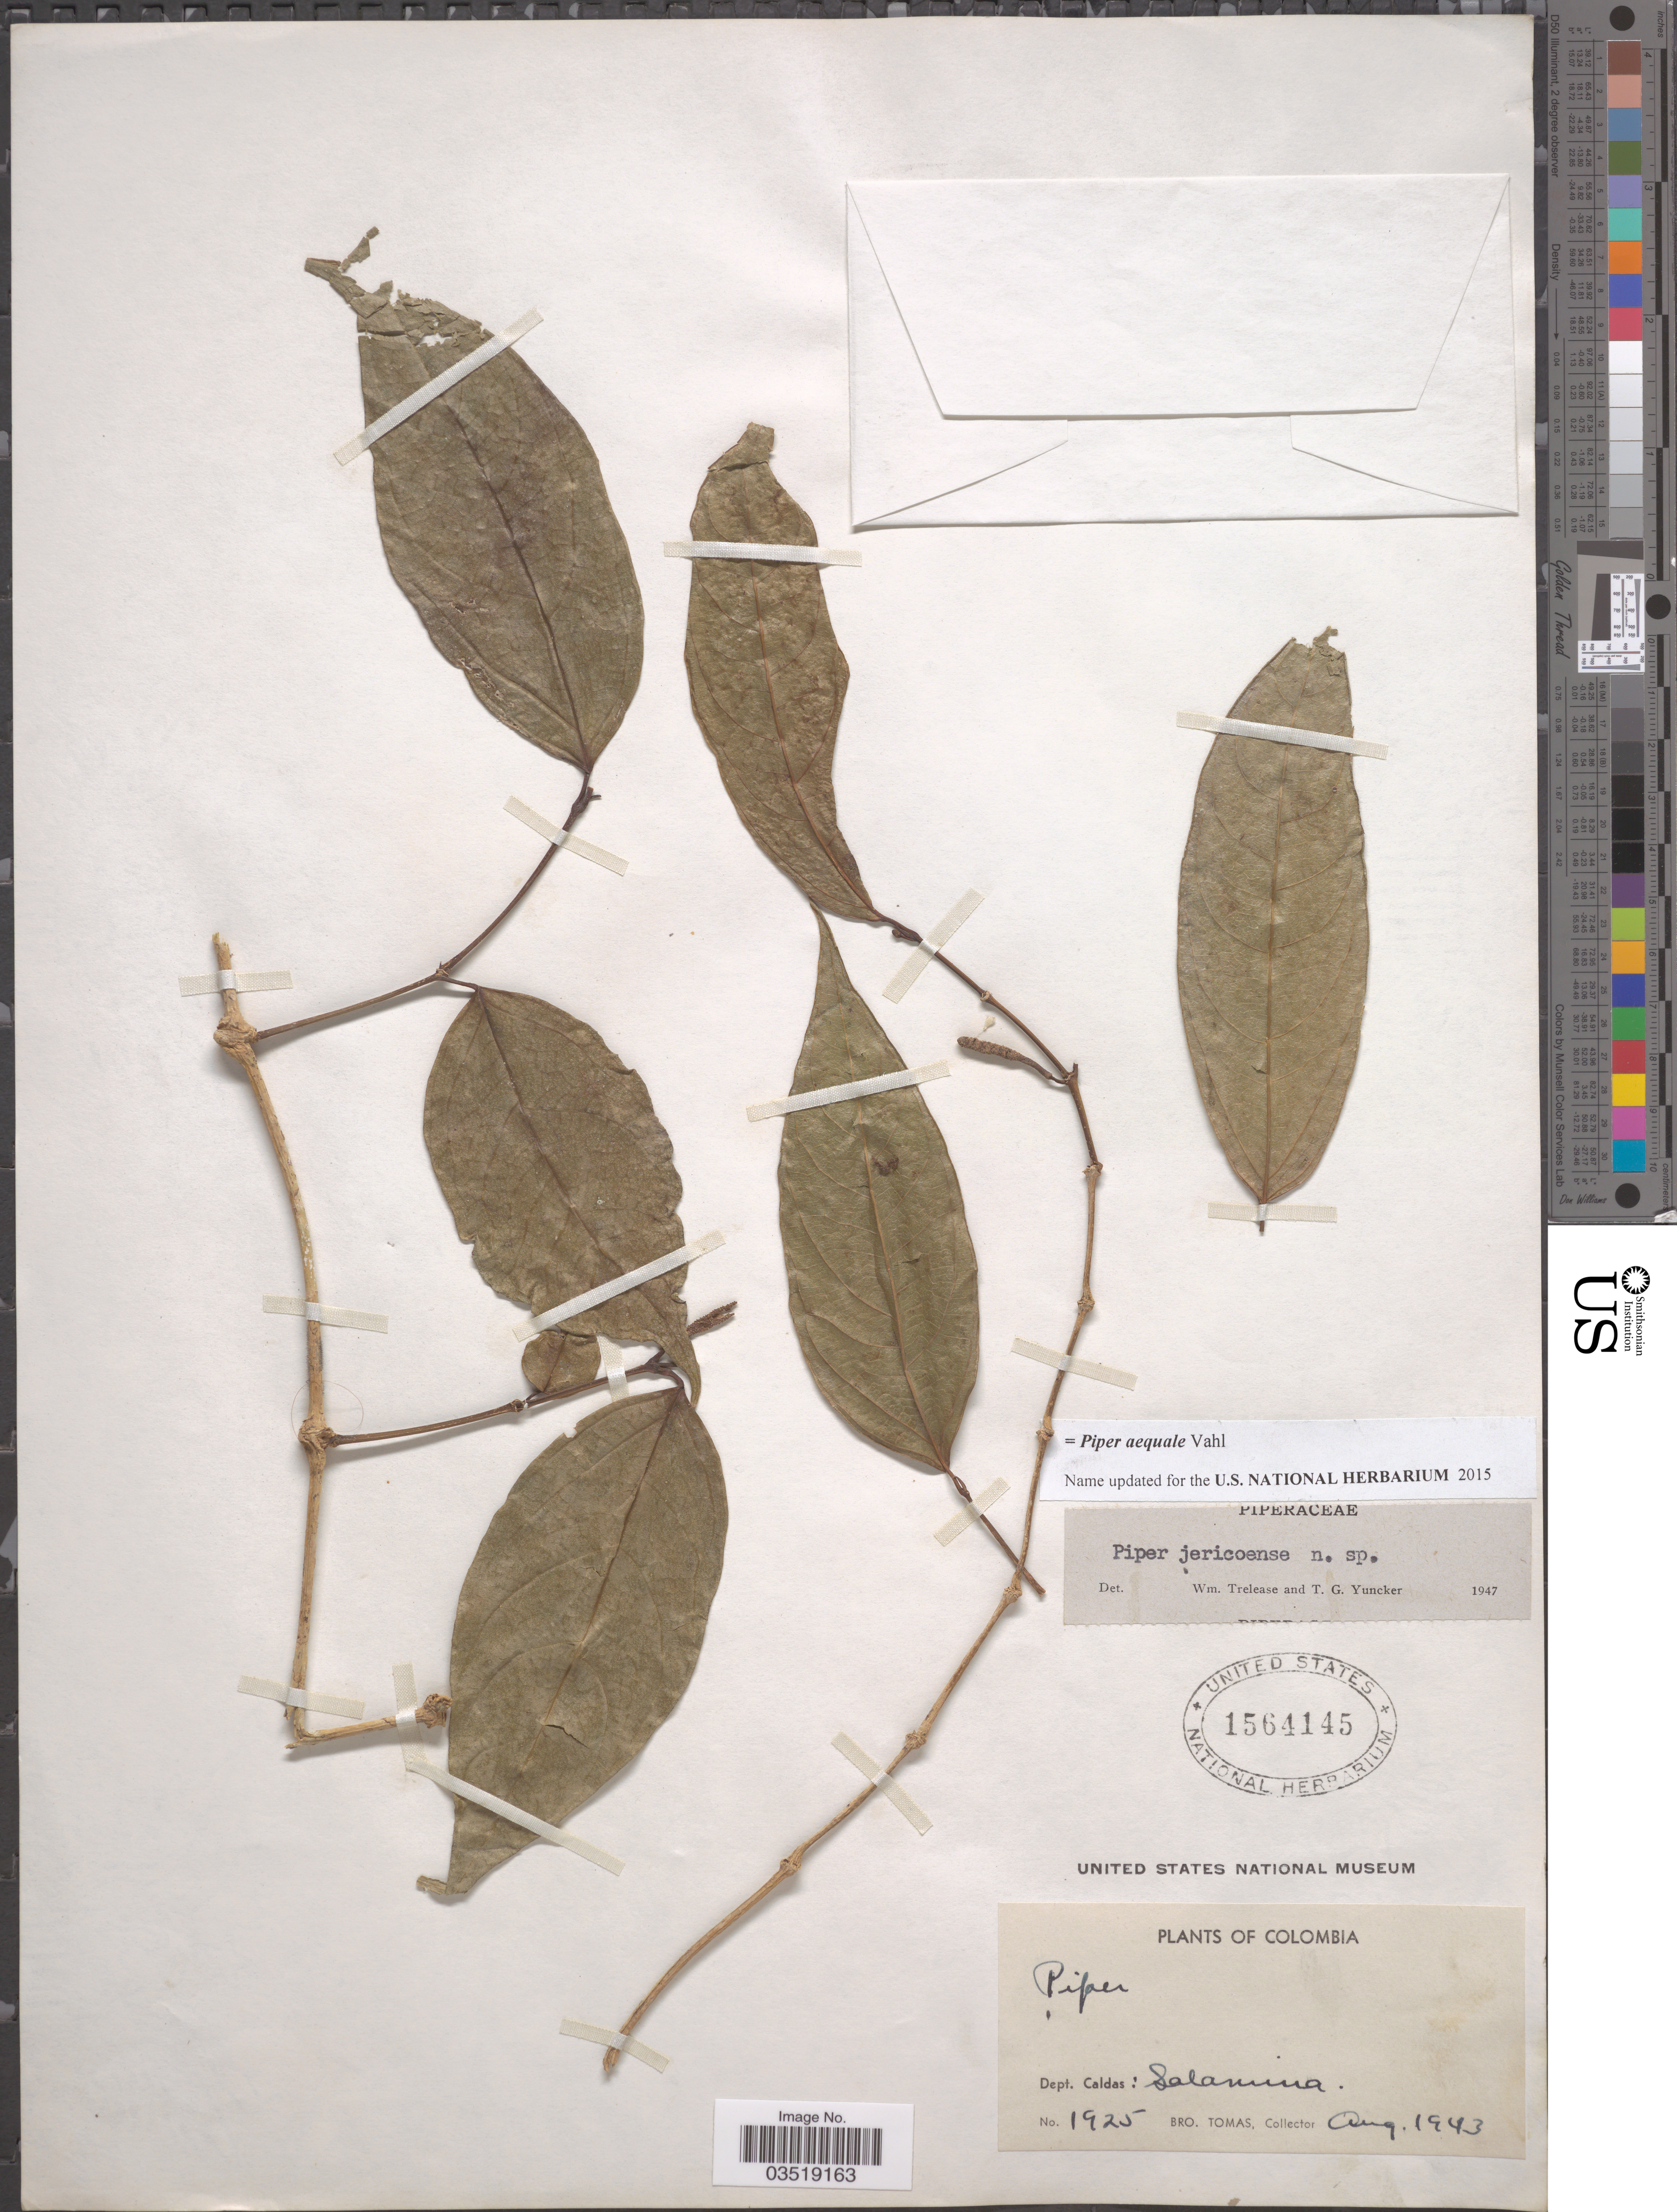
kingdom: Plantae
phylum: Tracheophyta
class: Magnoliopsida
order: Piperales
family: Piperaceae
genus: Piper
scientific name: Piper aequale var. aequale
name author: Vahl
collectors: B. Tomas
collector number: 1925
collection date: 1943-08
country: Colombia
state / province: Caldas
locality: Dept. Caldas: Salamina.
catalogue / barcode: US 1564145